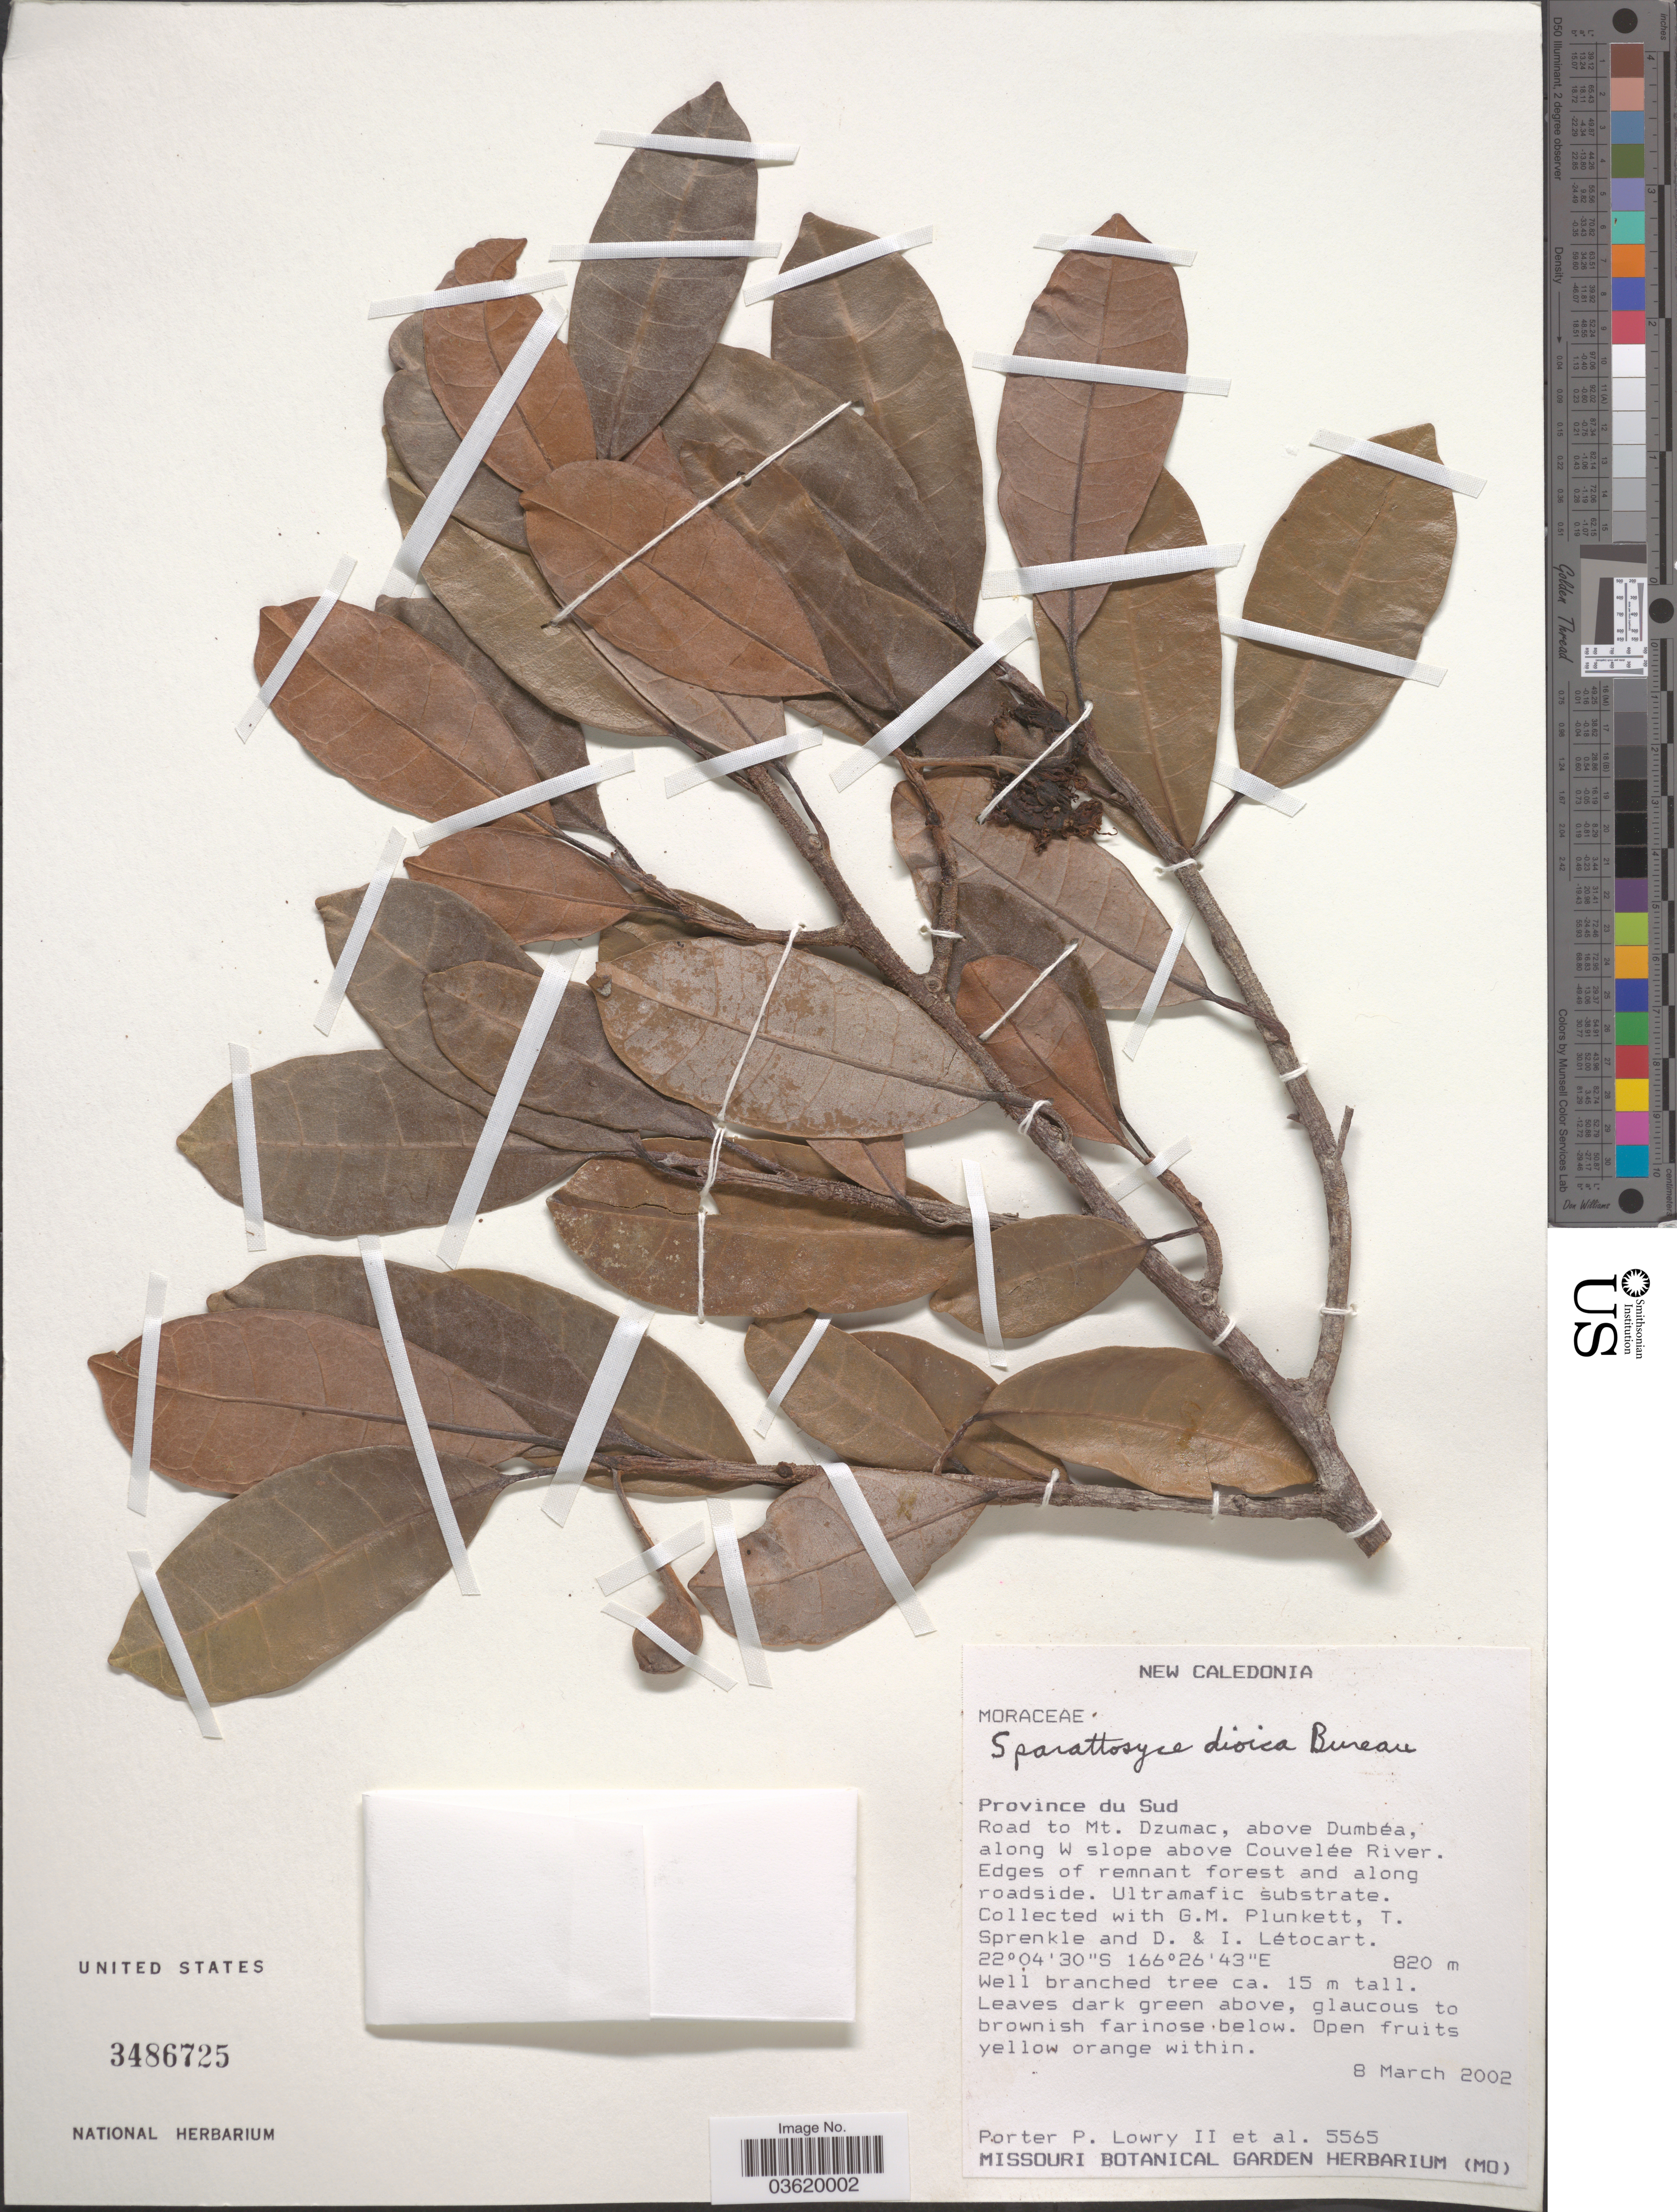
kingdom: Plantae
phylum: Tracheophyta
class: Magnoliopsida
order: Rosales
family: Moraceae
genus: Sparattosyce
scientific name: Sparattosyce dioica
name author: Bureau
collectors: P. P. Lowry & et al.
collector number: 5565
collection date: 2002-03-08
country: New Caledonia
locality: Province du Sud. Road to Mt. Dzumac, above Dumbéa, along W slope above Couvelée River. Edges of remnant forest and along roadside. Ultramafic subtrate.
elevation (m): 820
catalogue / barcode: US 3486725